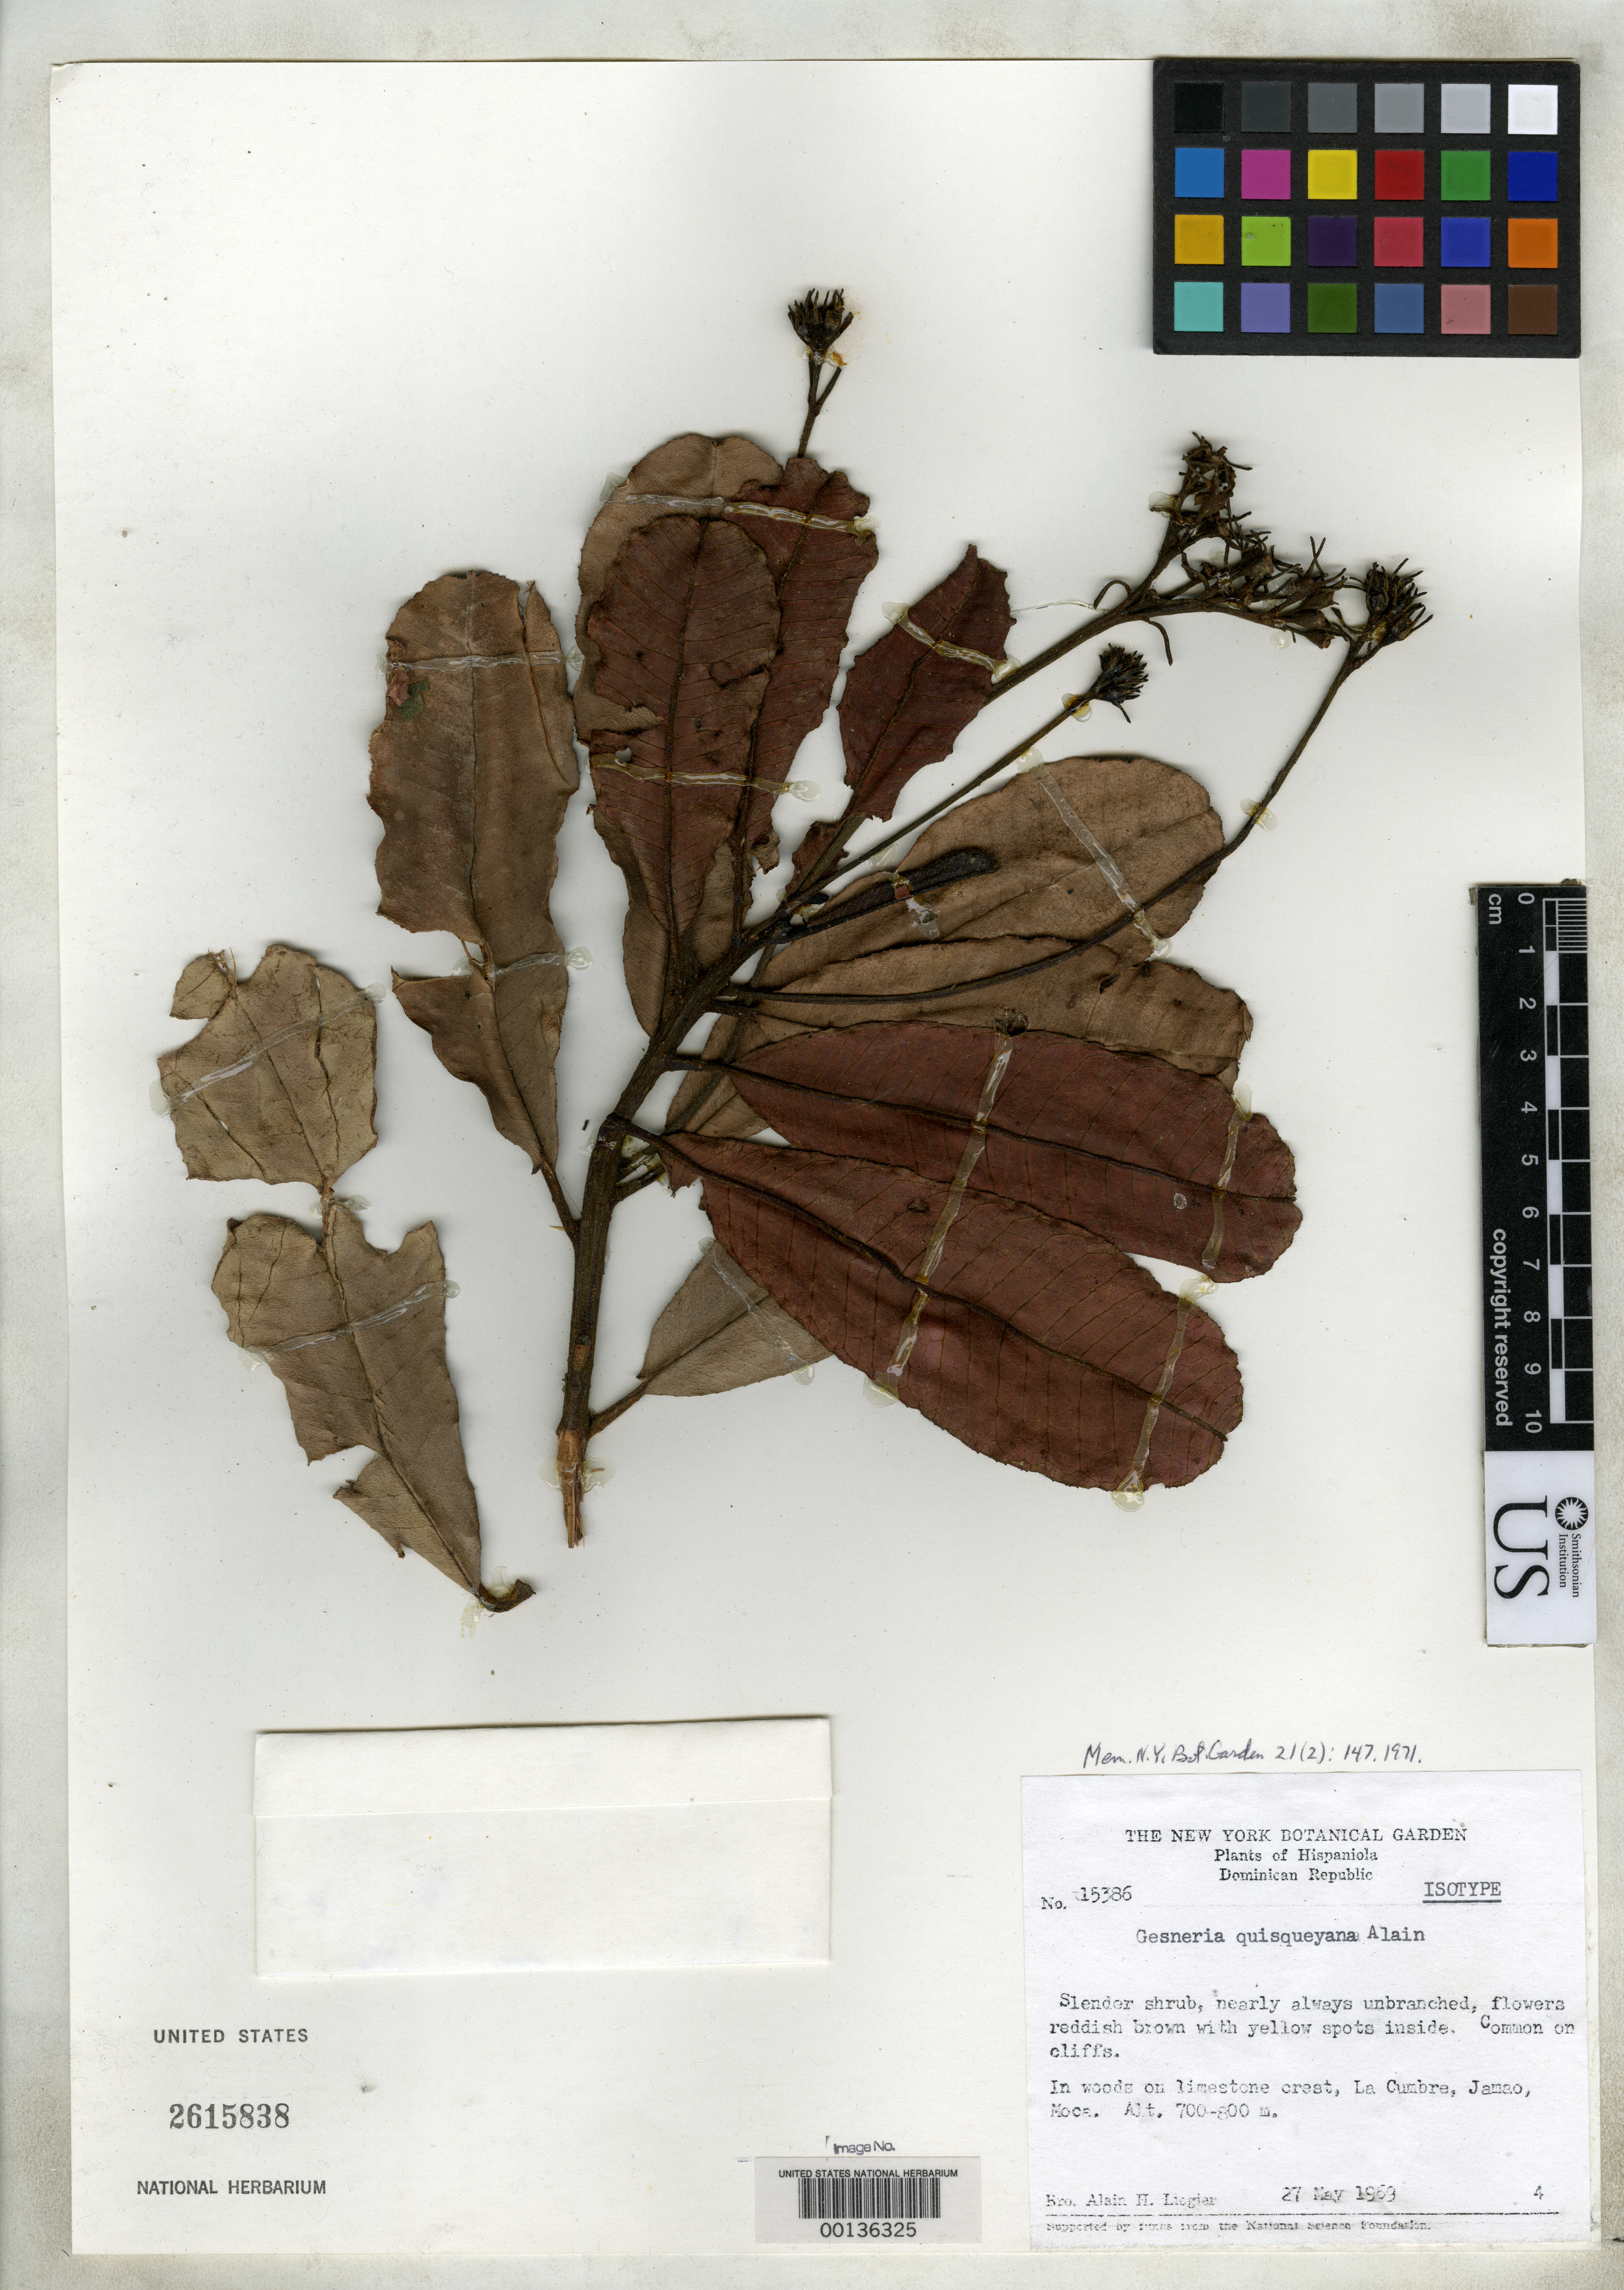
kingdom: Plantae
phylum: Tracheophyta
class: Magnoliopsida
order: Lamiales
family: Gesneriaceae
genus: Gesneria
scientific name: Gesneria quisqueyana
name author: Alain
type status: Isotype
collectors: A. H. Liogier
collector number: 15386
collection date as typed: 27 May 1969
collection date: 1969-05-27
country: Dominican Republic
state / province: Espaillat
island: Hispaniola Island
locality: Moca, Jamao, La Cumbre.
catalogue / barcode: US 2615838